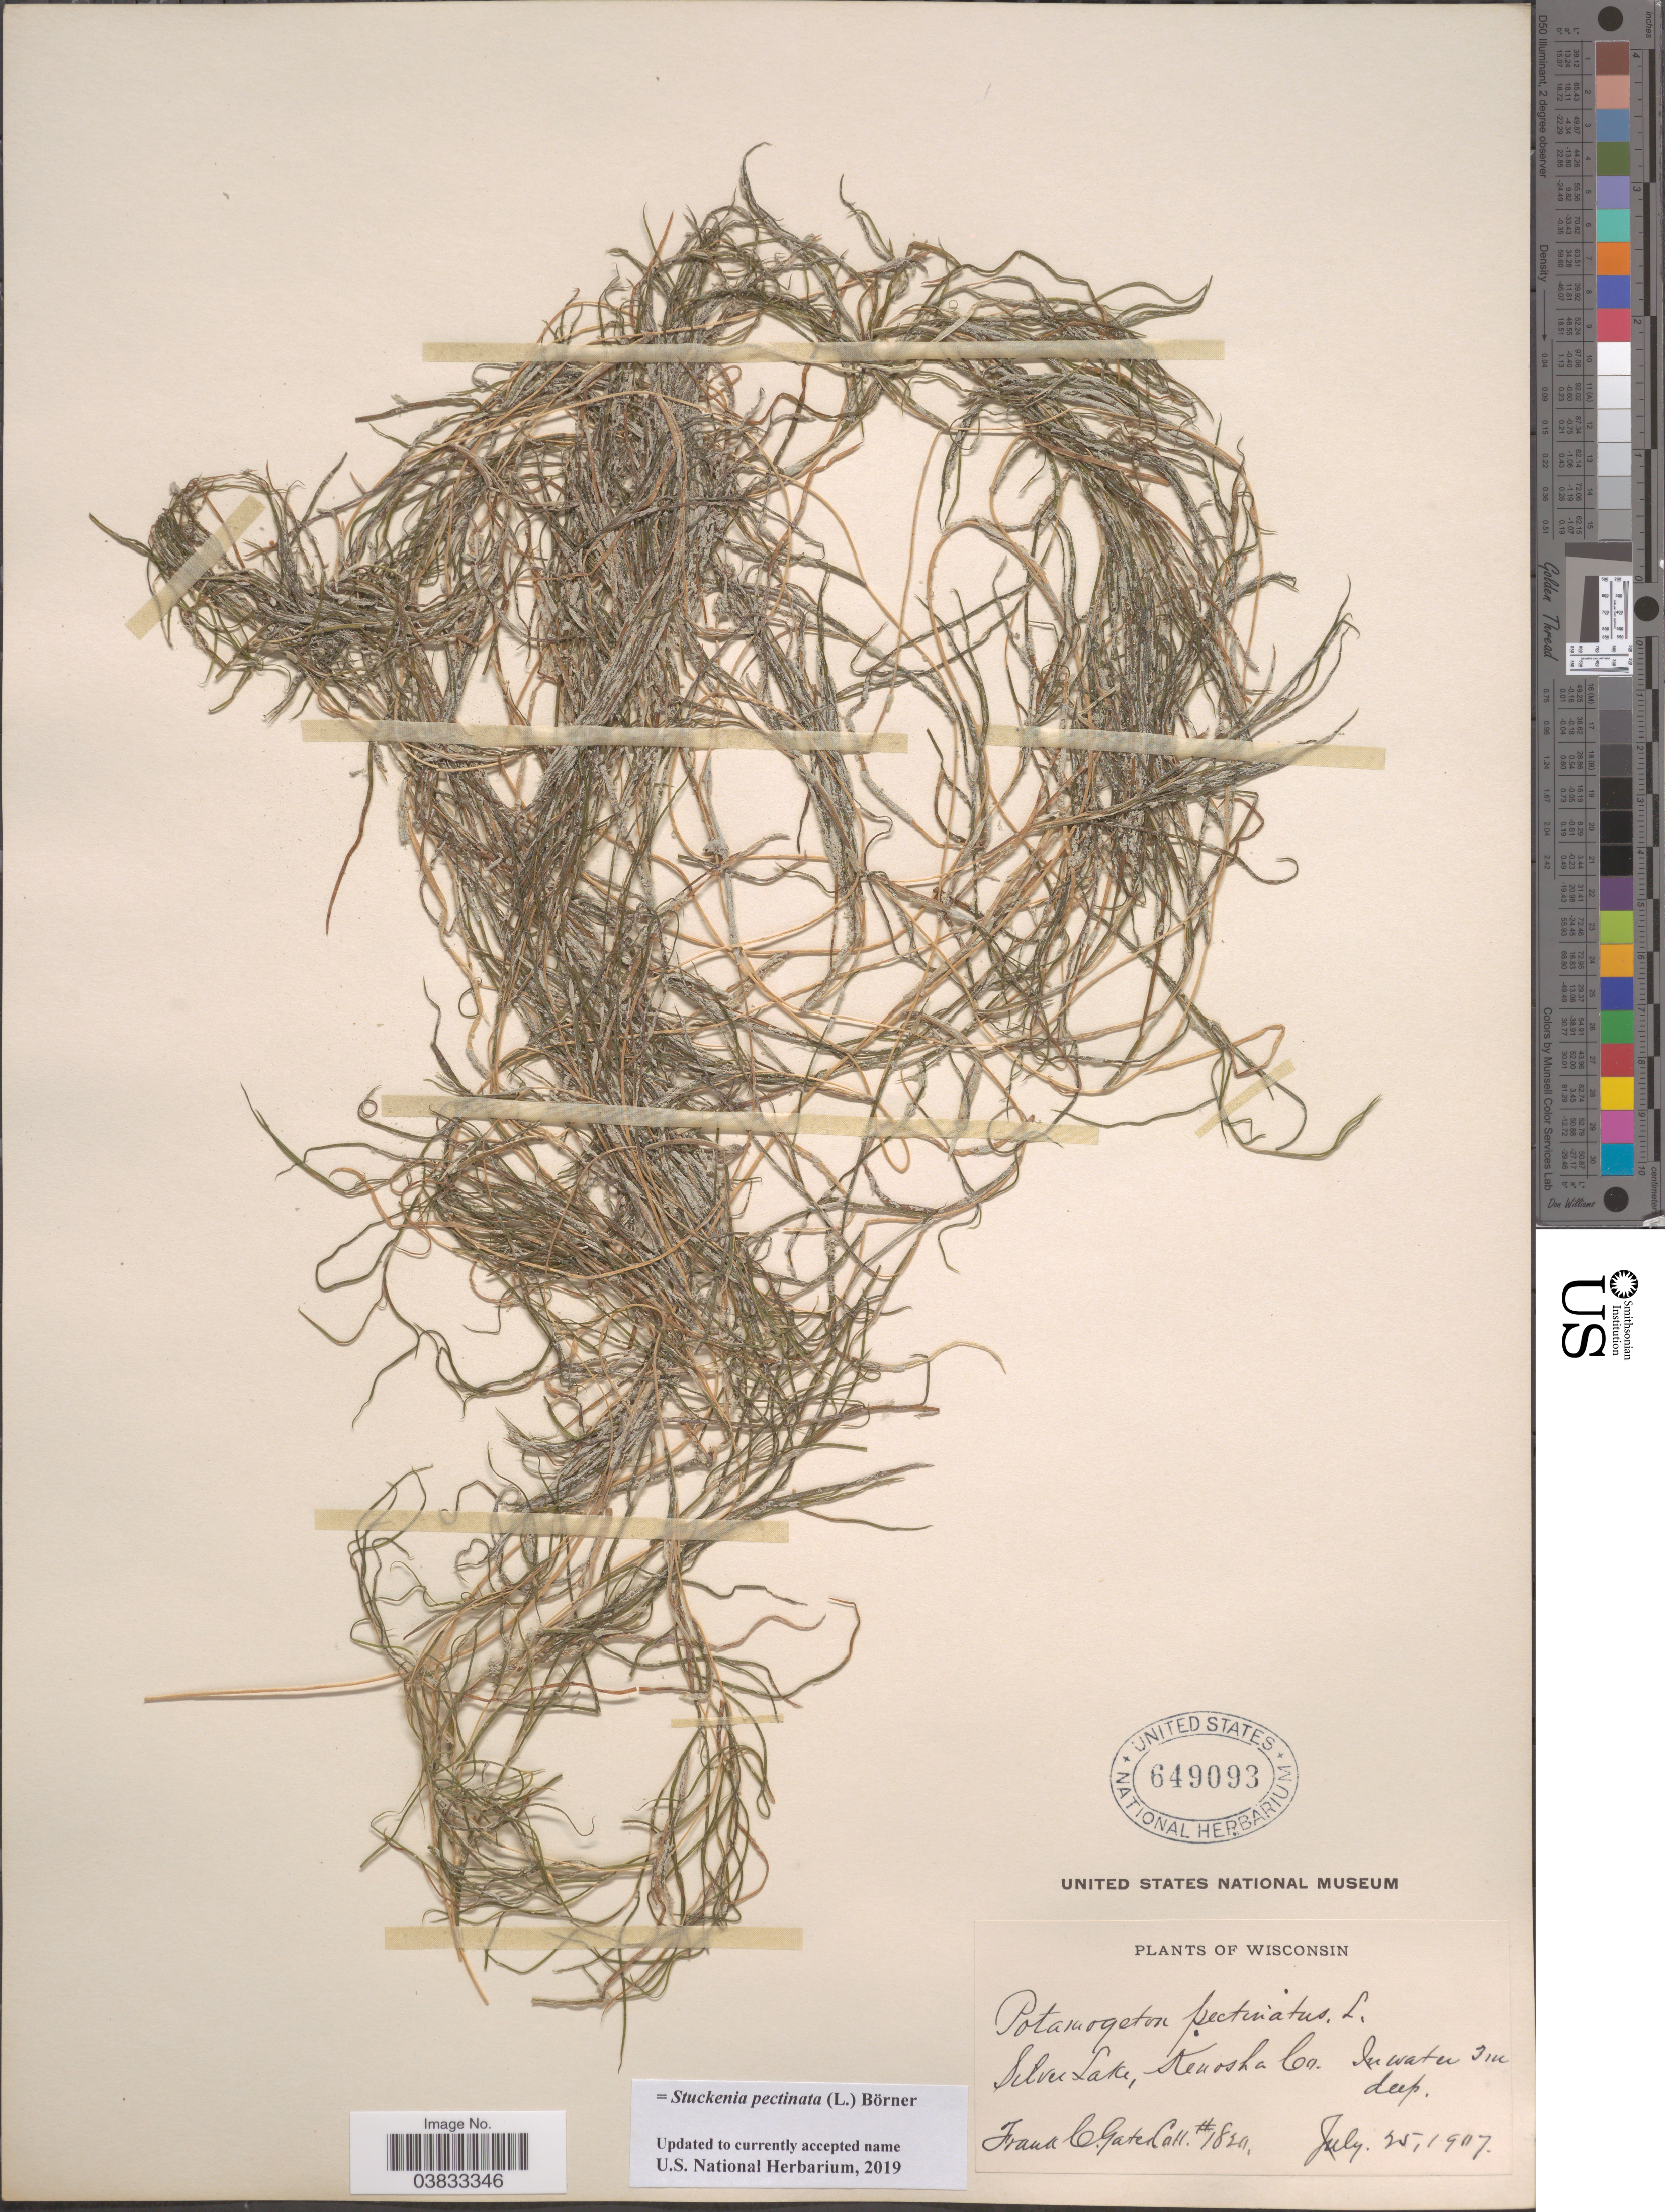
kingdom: Plantae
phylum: Tracheophyta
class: Liliopsida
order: Alismatales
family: Potamogetonaceae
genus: Stuckenia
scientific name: Stuckenia pectinata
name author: (L.) Börner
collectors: F. C. Gates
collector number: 1820*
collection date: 1907-07-25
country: United States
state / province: Wisconsin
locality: Silver Lake, Keuosha Co.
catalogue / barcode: US 649093